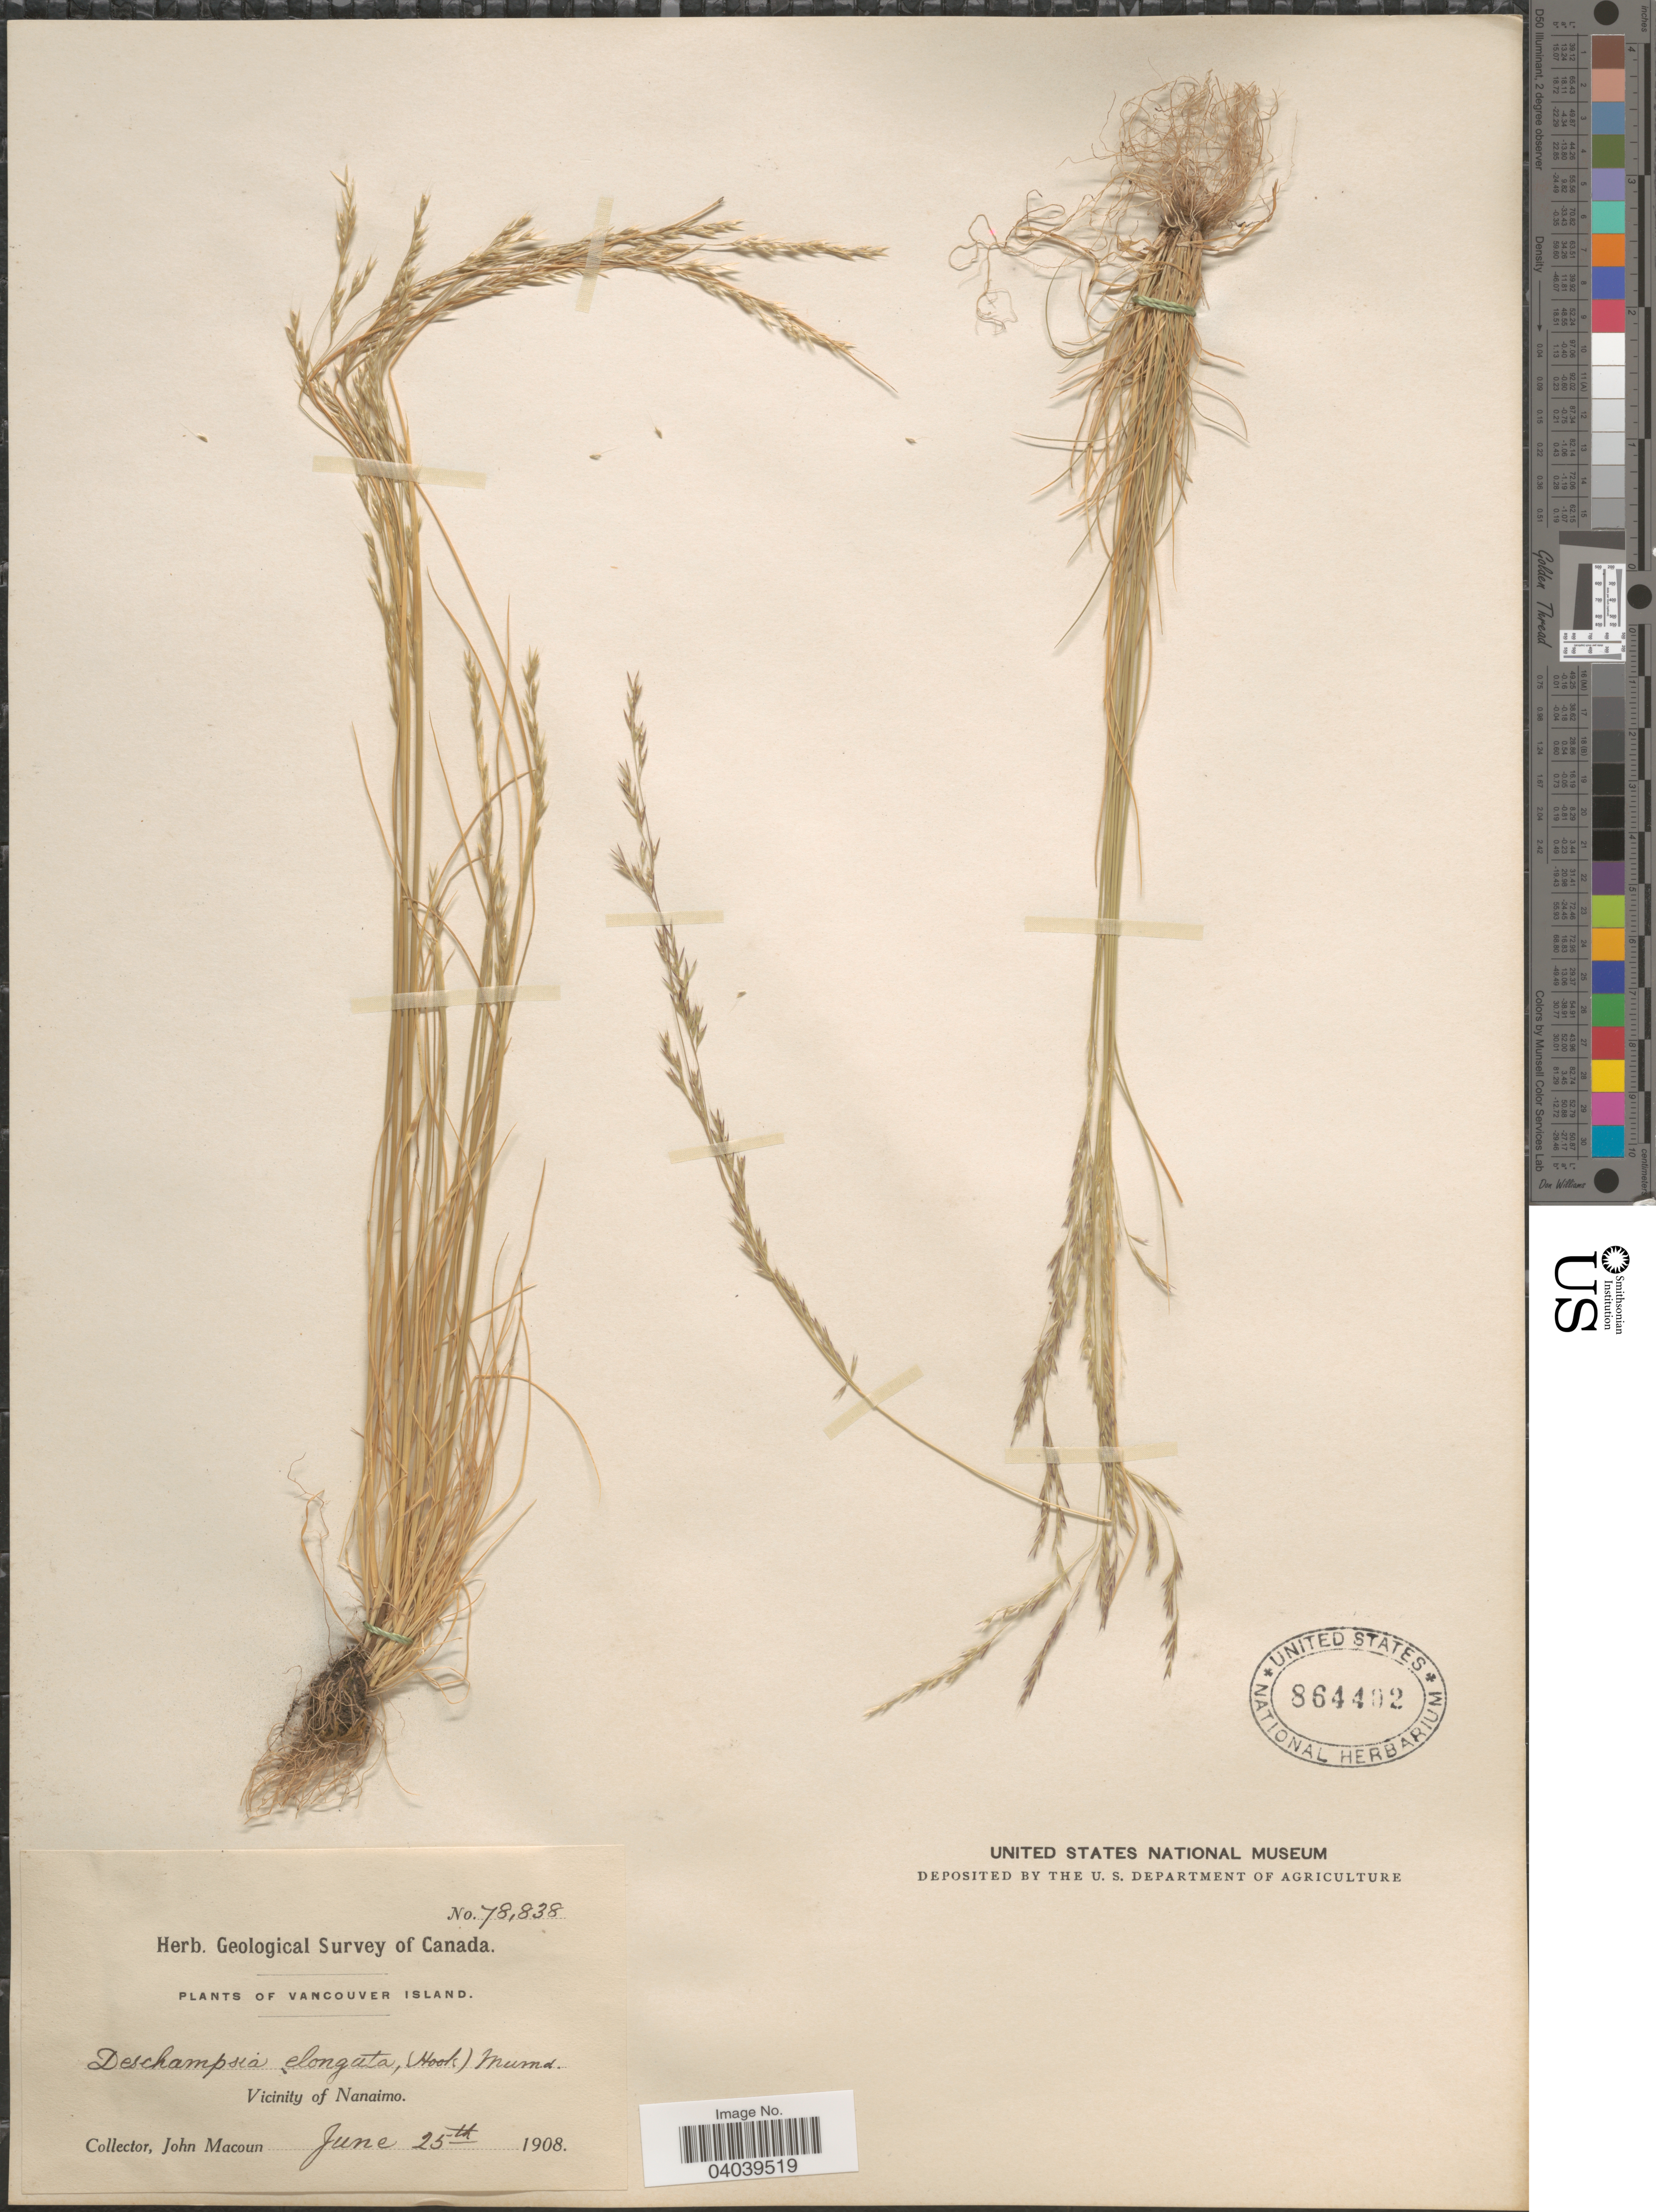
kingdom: Plantae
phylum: Tracheophyta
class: Liliopsida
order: Poales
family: Poaceae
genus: Deschampsia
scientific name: Deschampsia elongata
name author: (Hook.) Munro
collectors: J. Macoun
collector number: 78838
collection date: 1908-06-25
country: Canada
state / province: British Columbia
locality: Vancouver Island. Vicinity of Nanaimo.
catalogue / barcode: US 864402